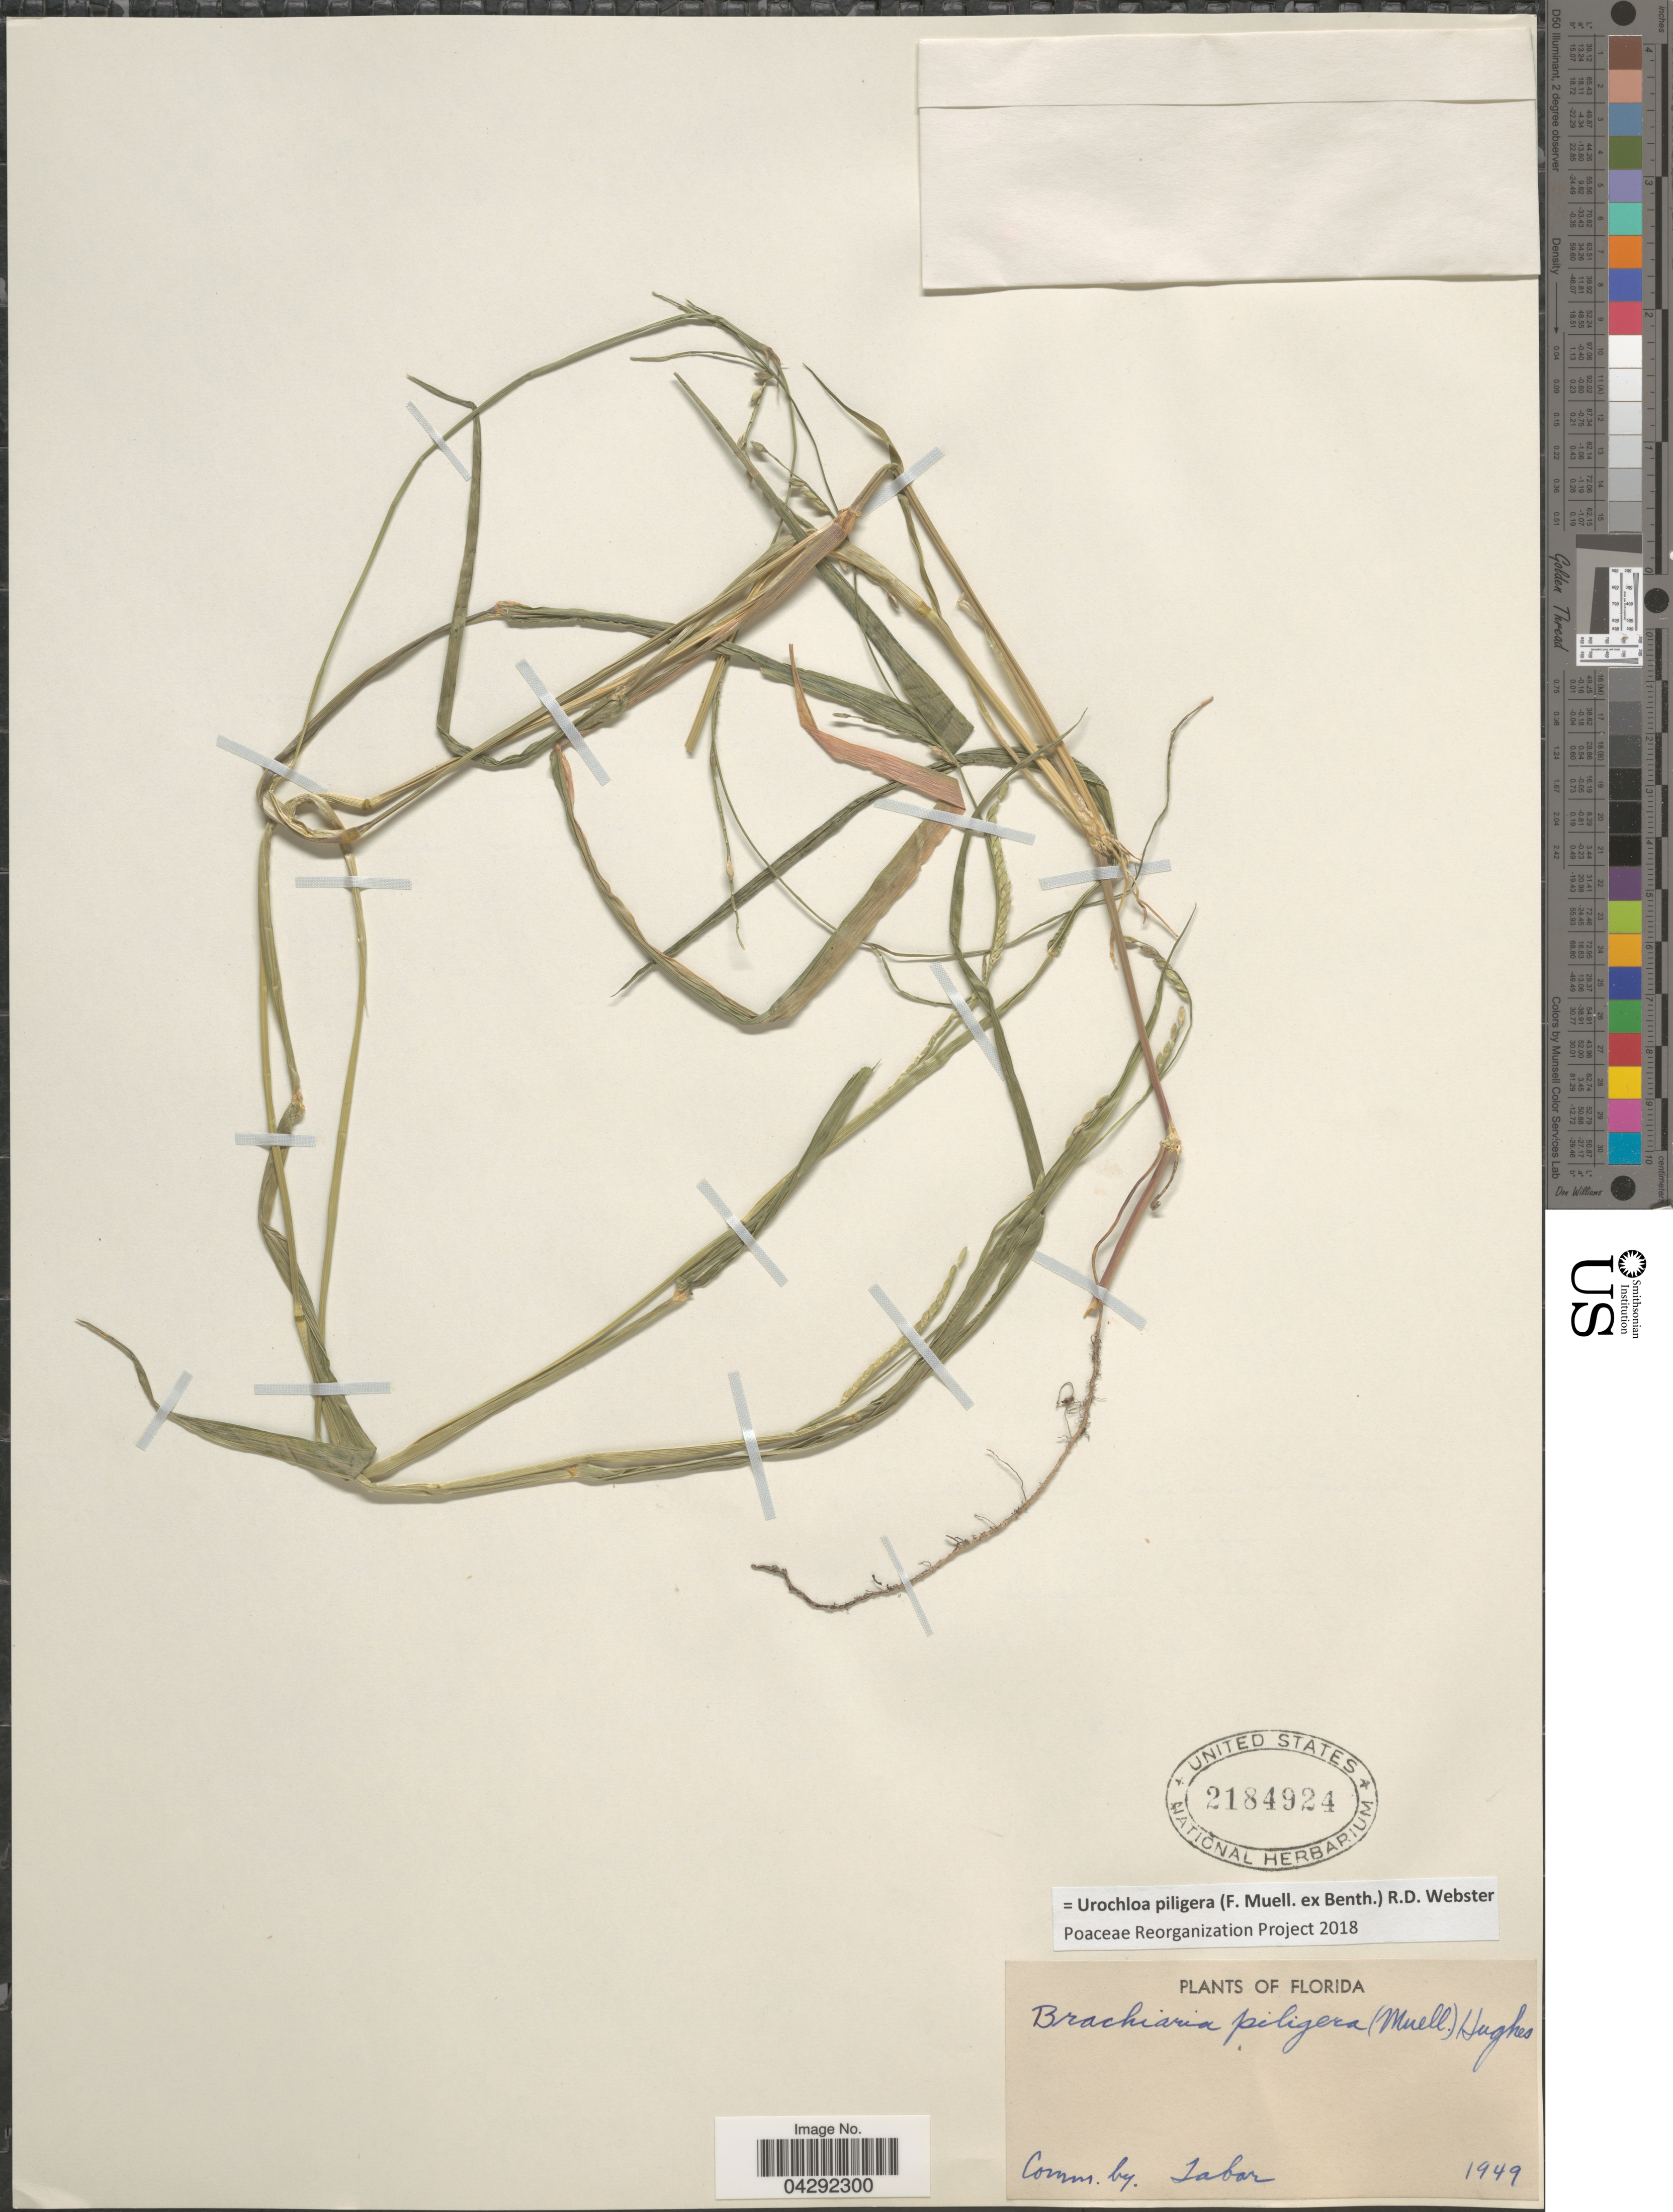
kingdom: Plantae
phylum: Tracheophyta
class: Liliopsida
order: Poales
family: Poaceae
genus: Urochloa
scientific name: Urochloa piligera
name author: (F. Muell. ex Benth.) R.D. Webster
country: United States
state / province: Florida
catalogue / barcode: US 2184924